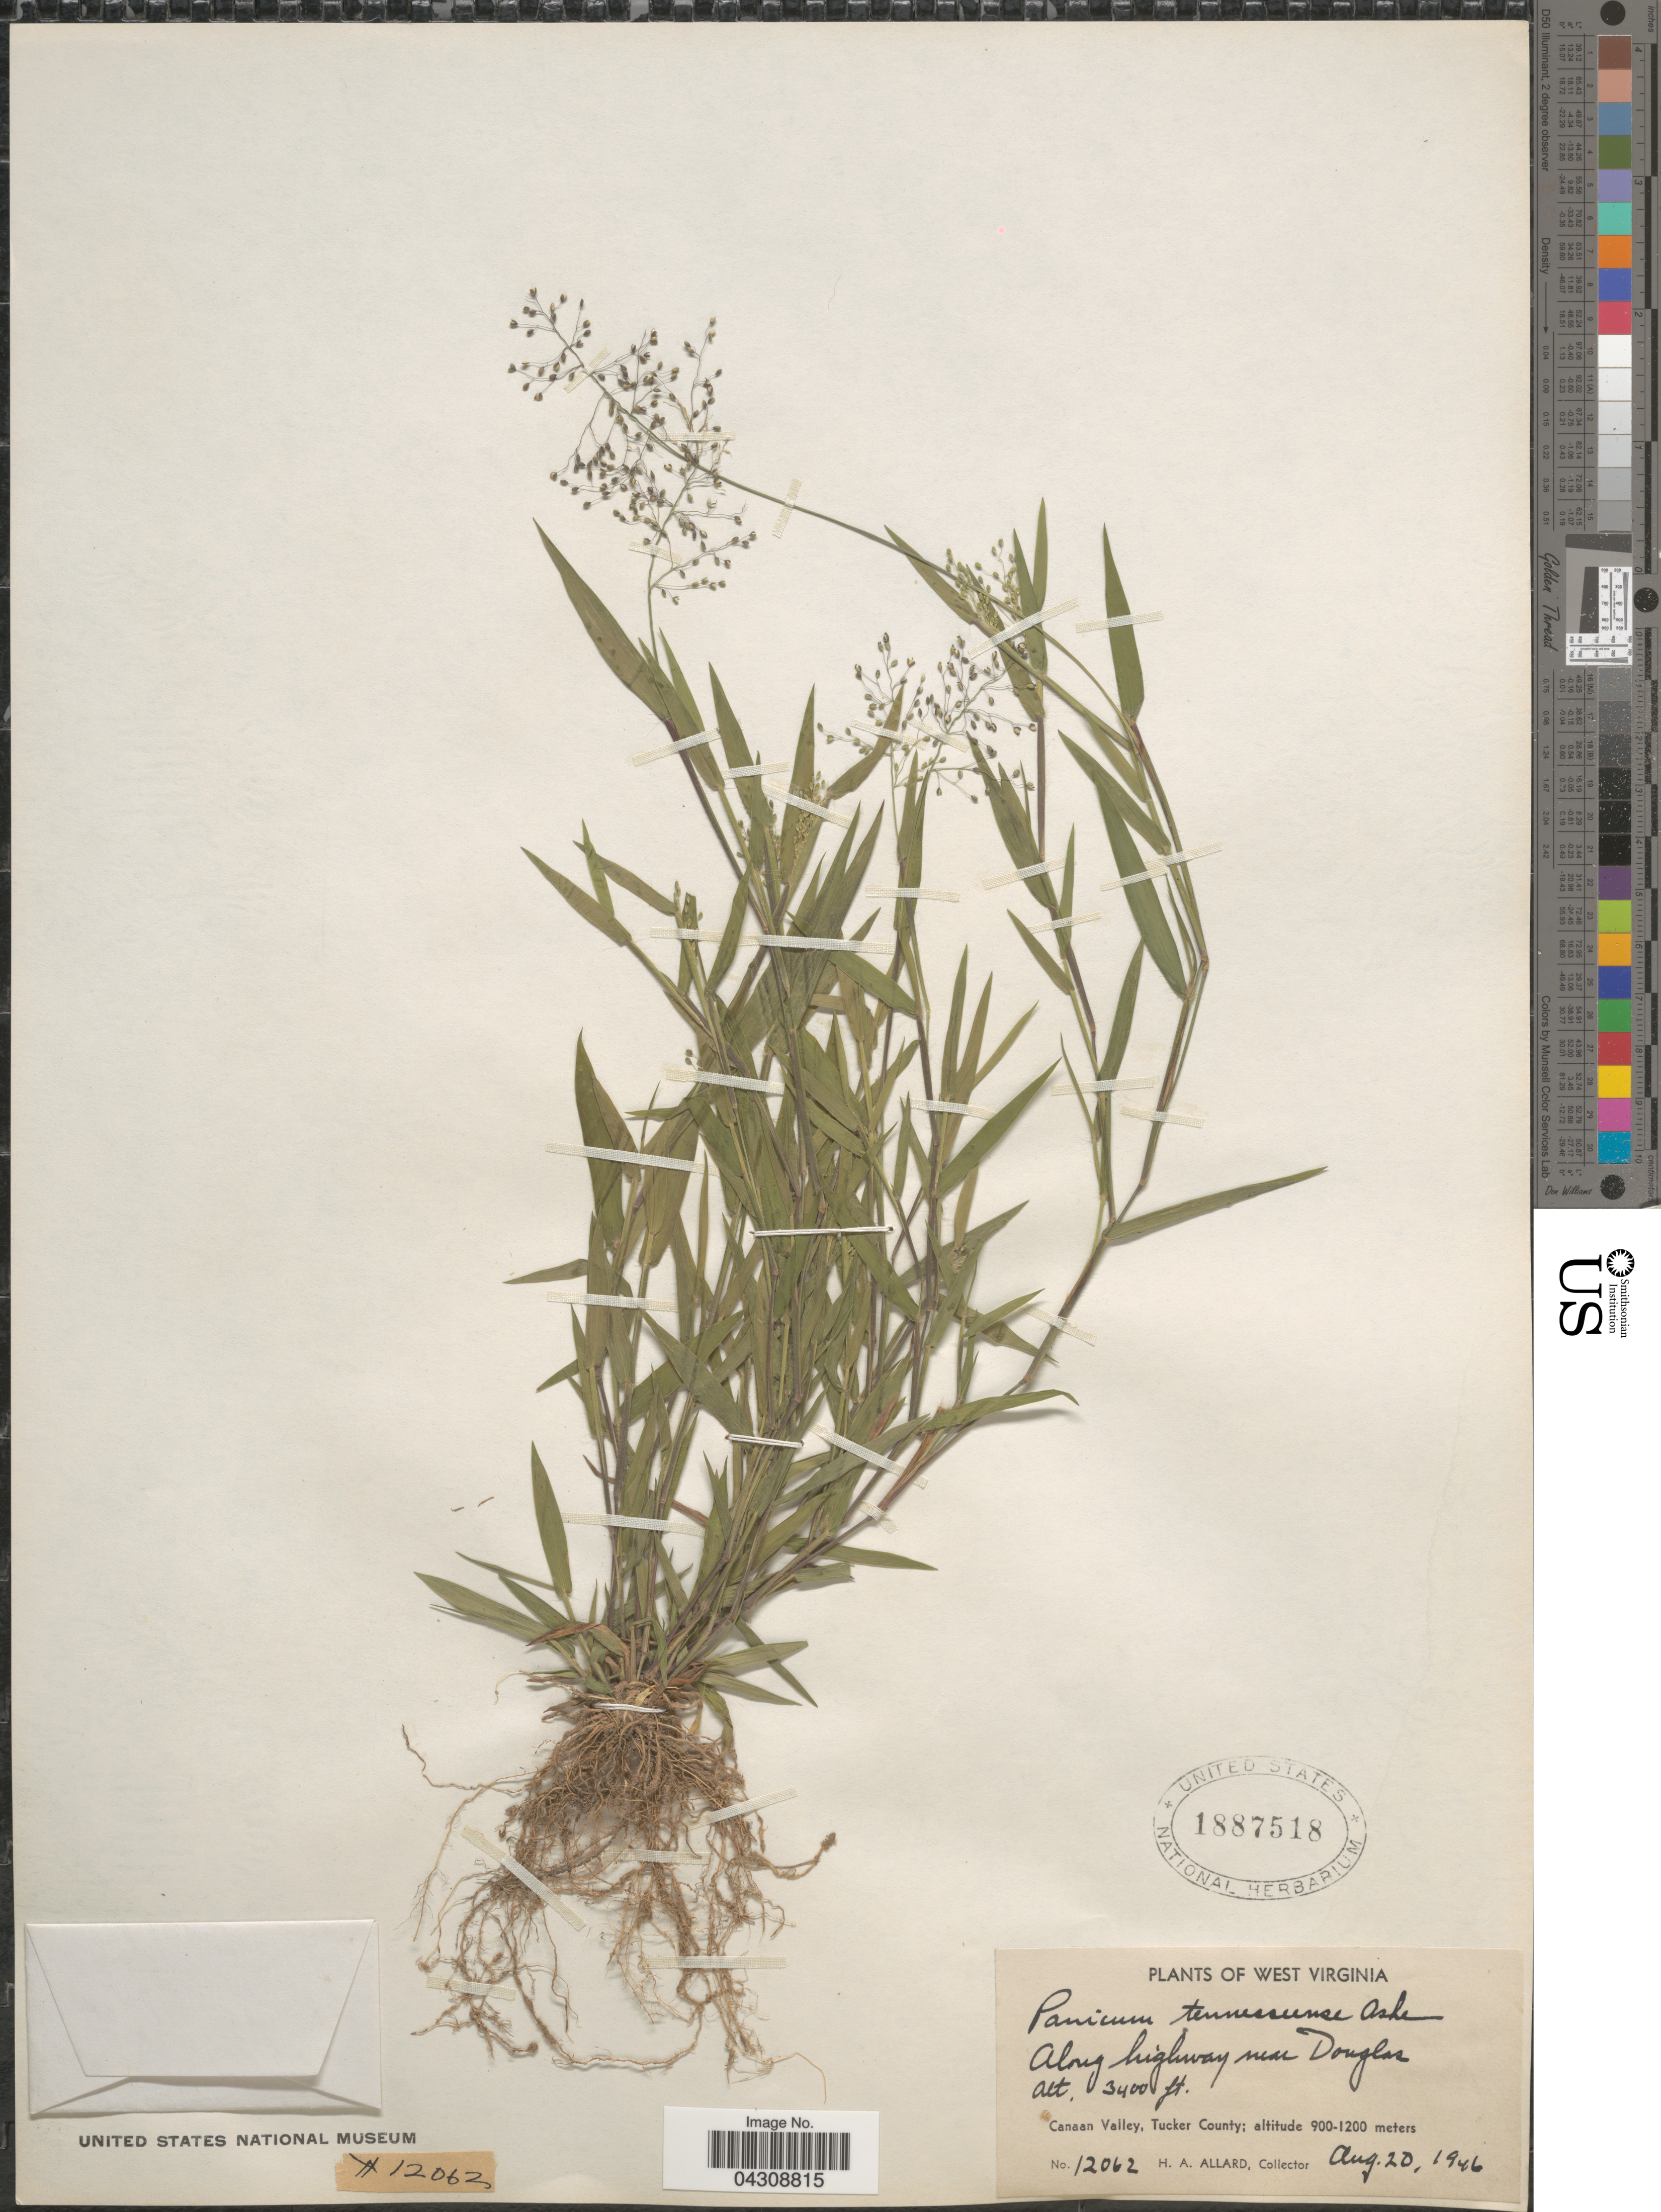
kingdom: Plantae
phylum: Tracheophyta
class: Liliopsida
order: Poales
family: Poaceae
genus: Dichanthelium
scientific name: Dichanthelium acuminatum var. acuminatum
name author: (Sw.) Gould & C.A. Clark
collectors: H. A. Allard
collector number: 12062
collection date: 1946-08-20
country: United States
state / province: West Virginia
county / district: Tucker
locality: Along highway near Douglas. Canaan Valley, Tucker County.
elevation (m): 1036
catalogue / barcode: US 1887518